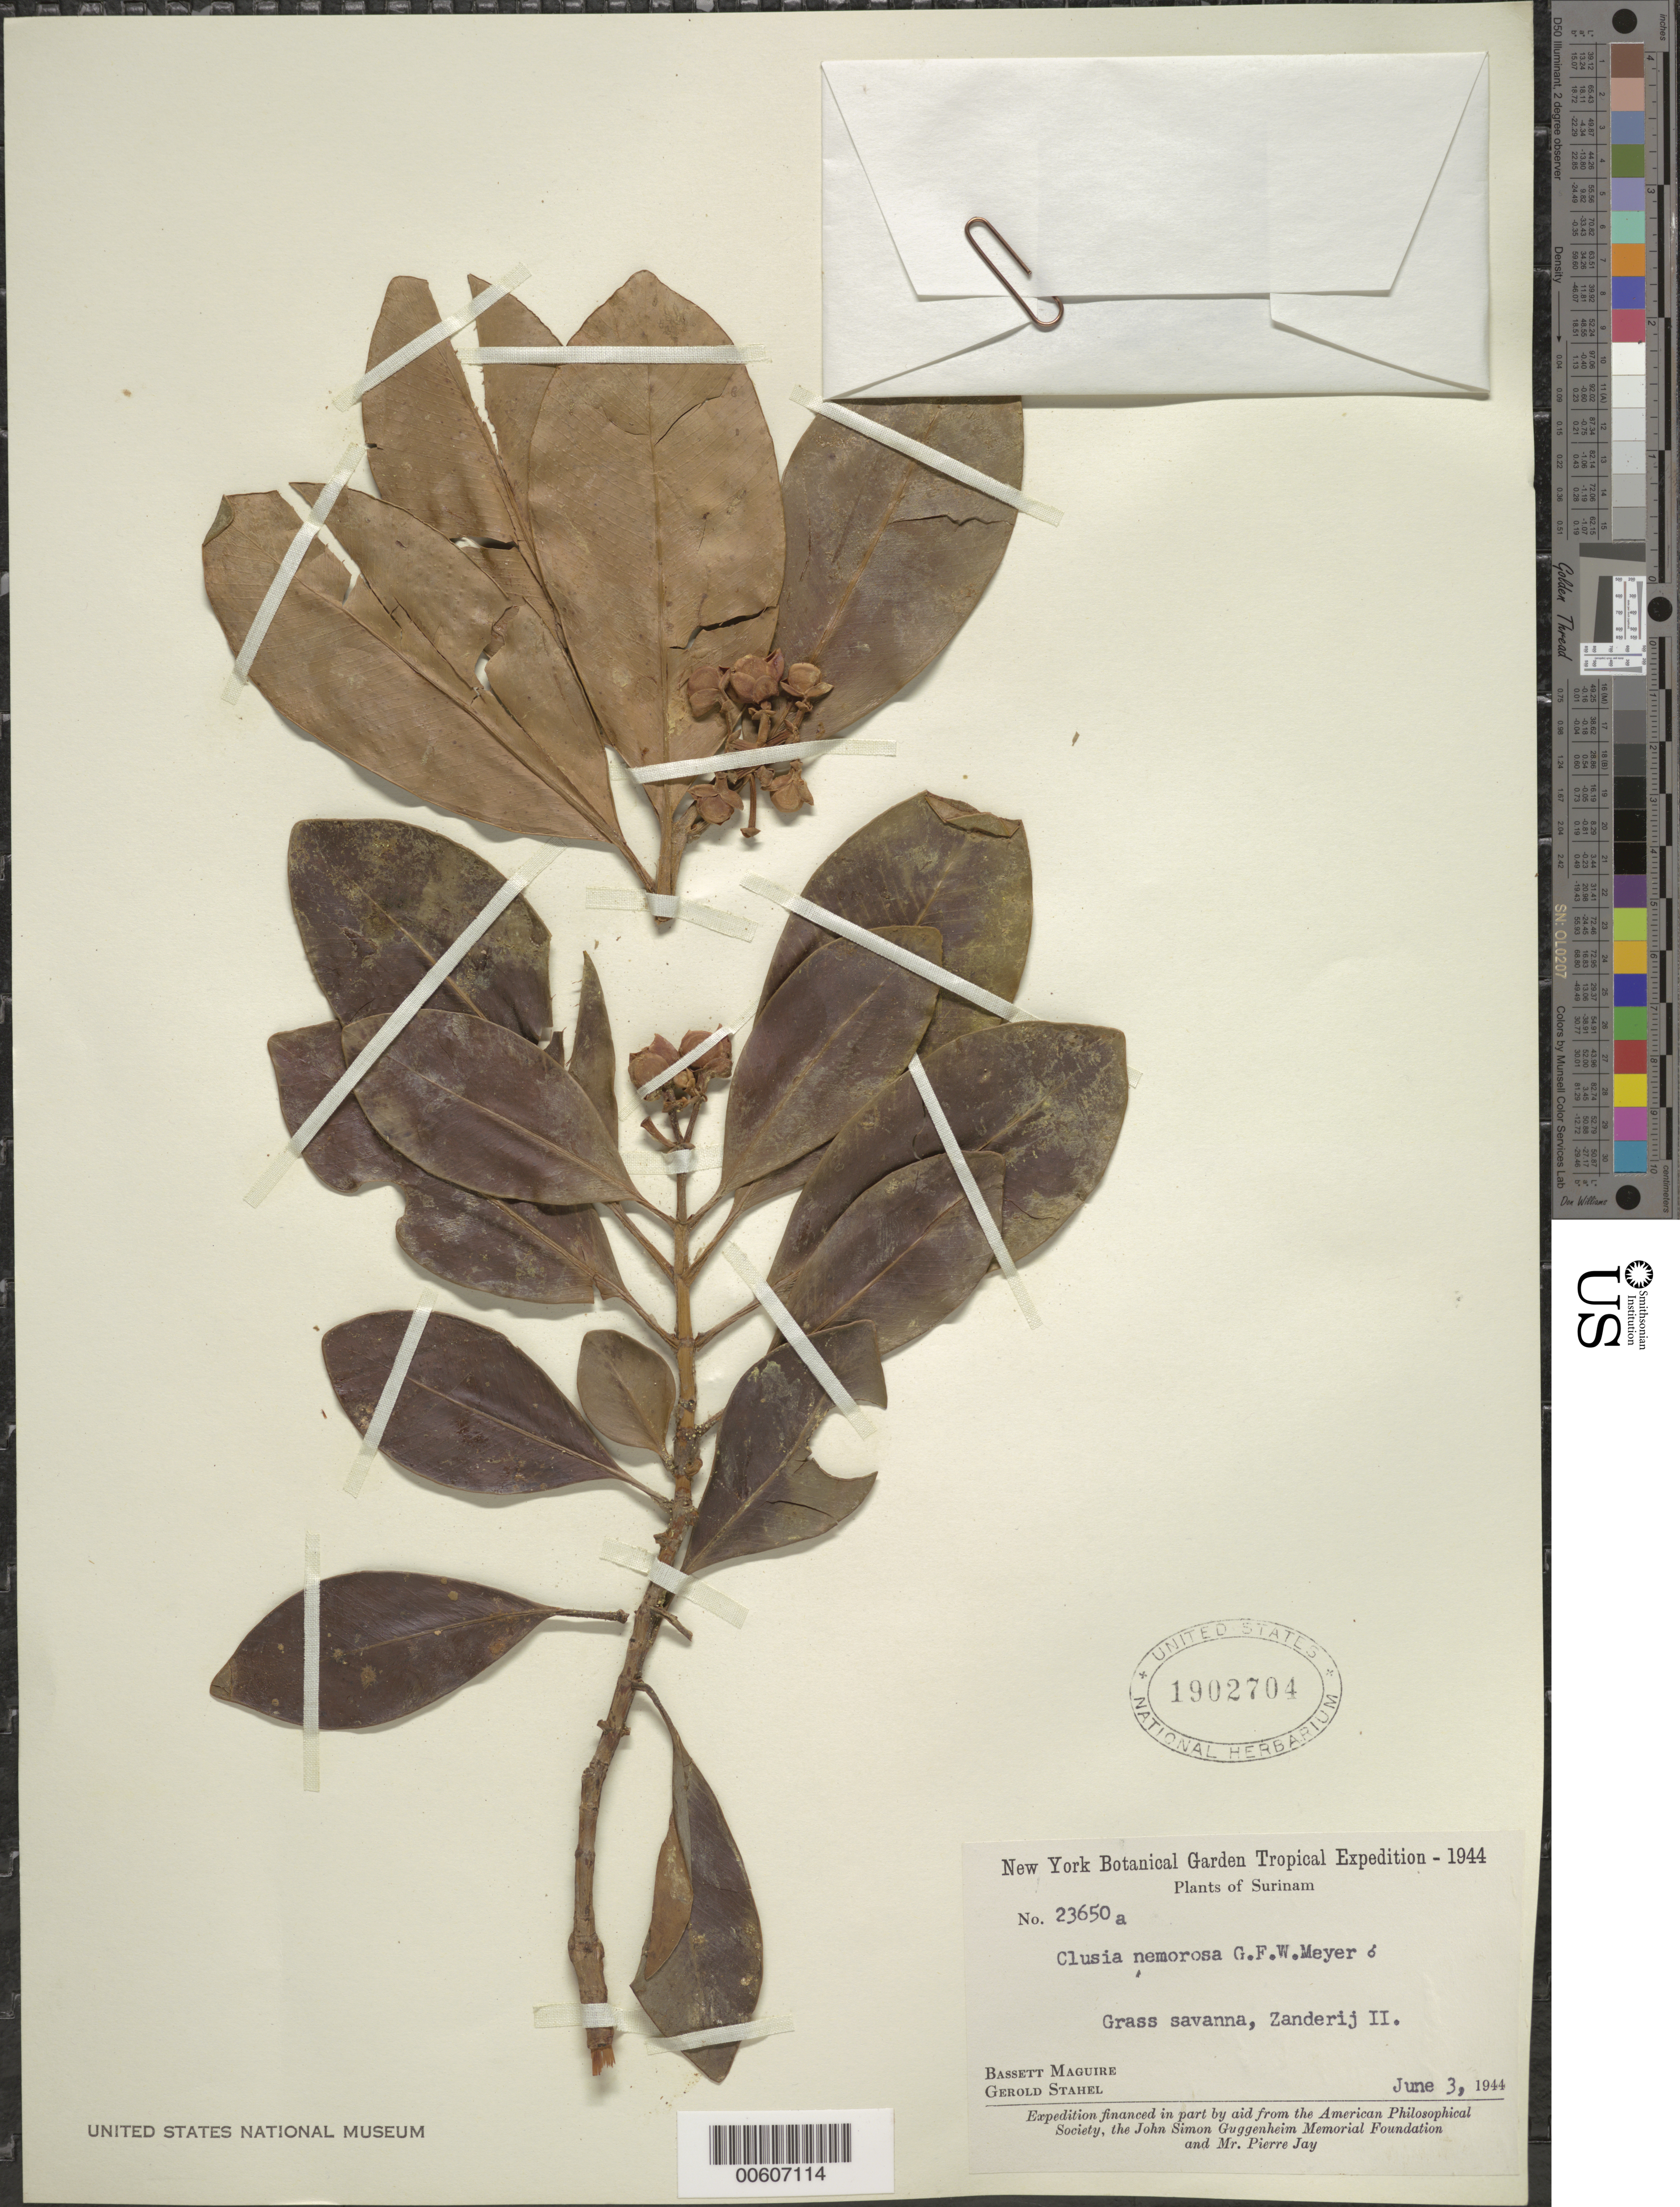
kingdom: Plantae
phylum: Tracheophyta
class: Magnoliopsida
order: Malpighiales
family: Clusiaceae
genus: Clusia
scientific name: Clusia nemorosa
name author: G. Mey.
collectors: B. Maguire & G. Stahel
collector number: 23650 a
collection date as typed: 3-Jun-44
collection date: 1944-06-03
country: Suriname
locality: Zanderij Is, Sectie O, km 70, along railroad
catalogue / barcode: US 1902704